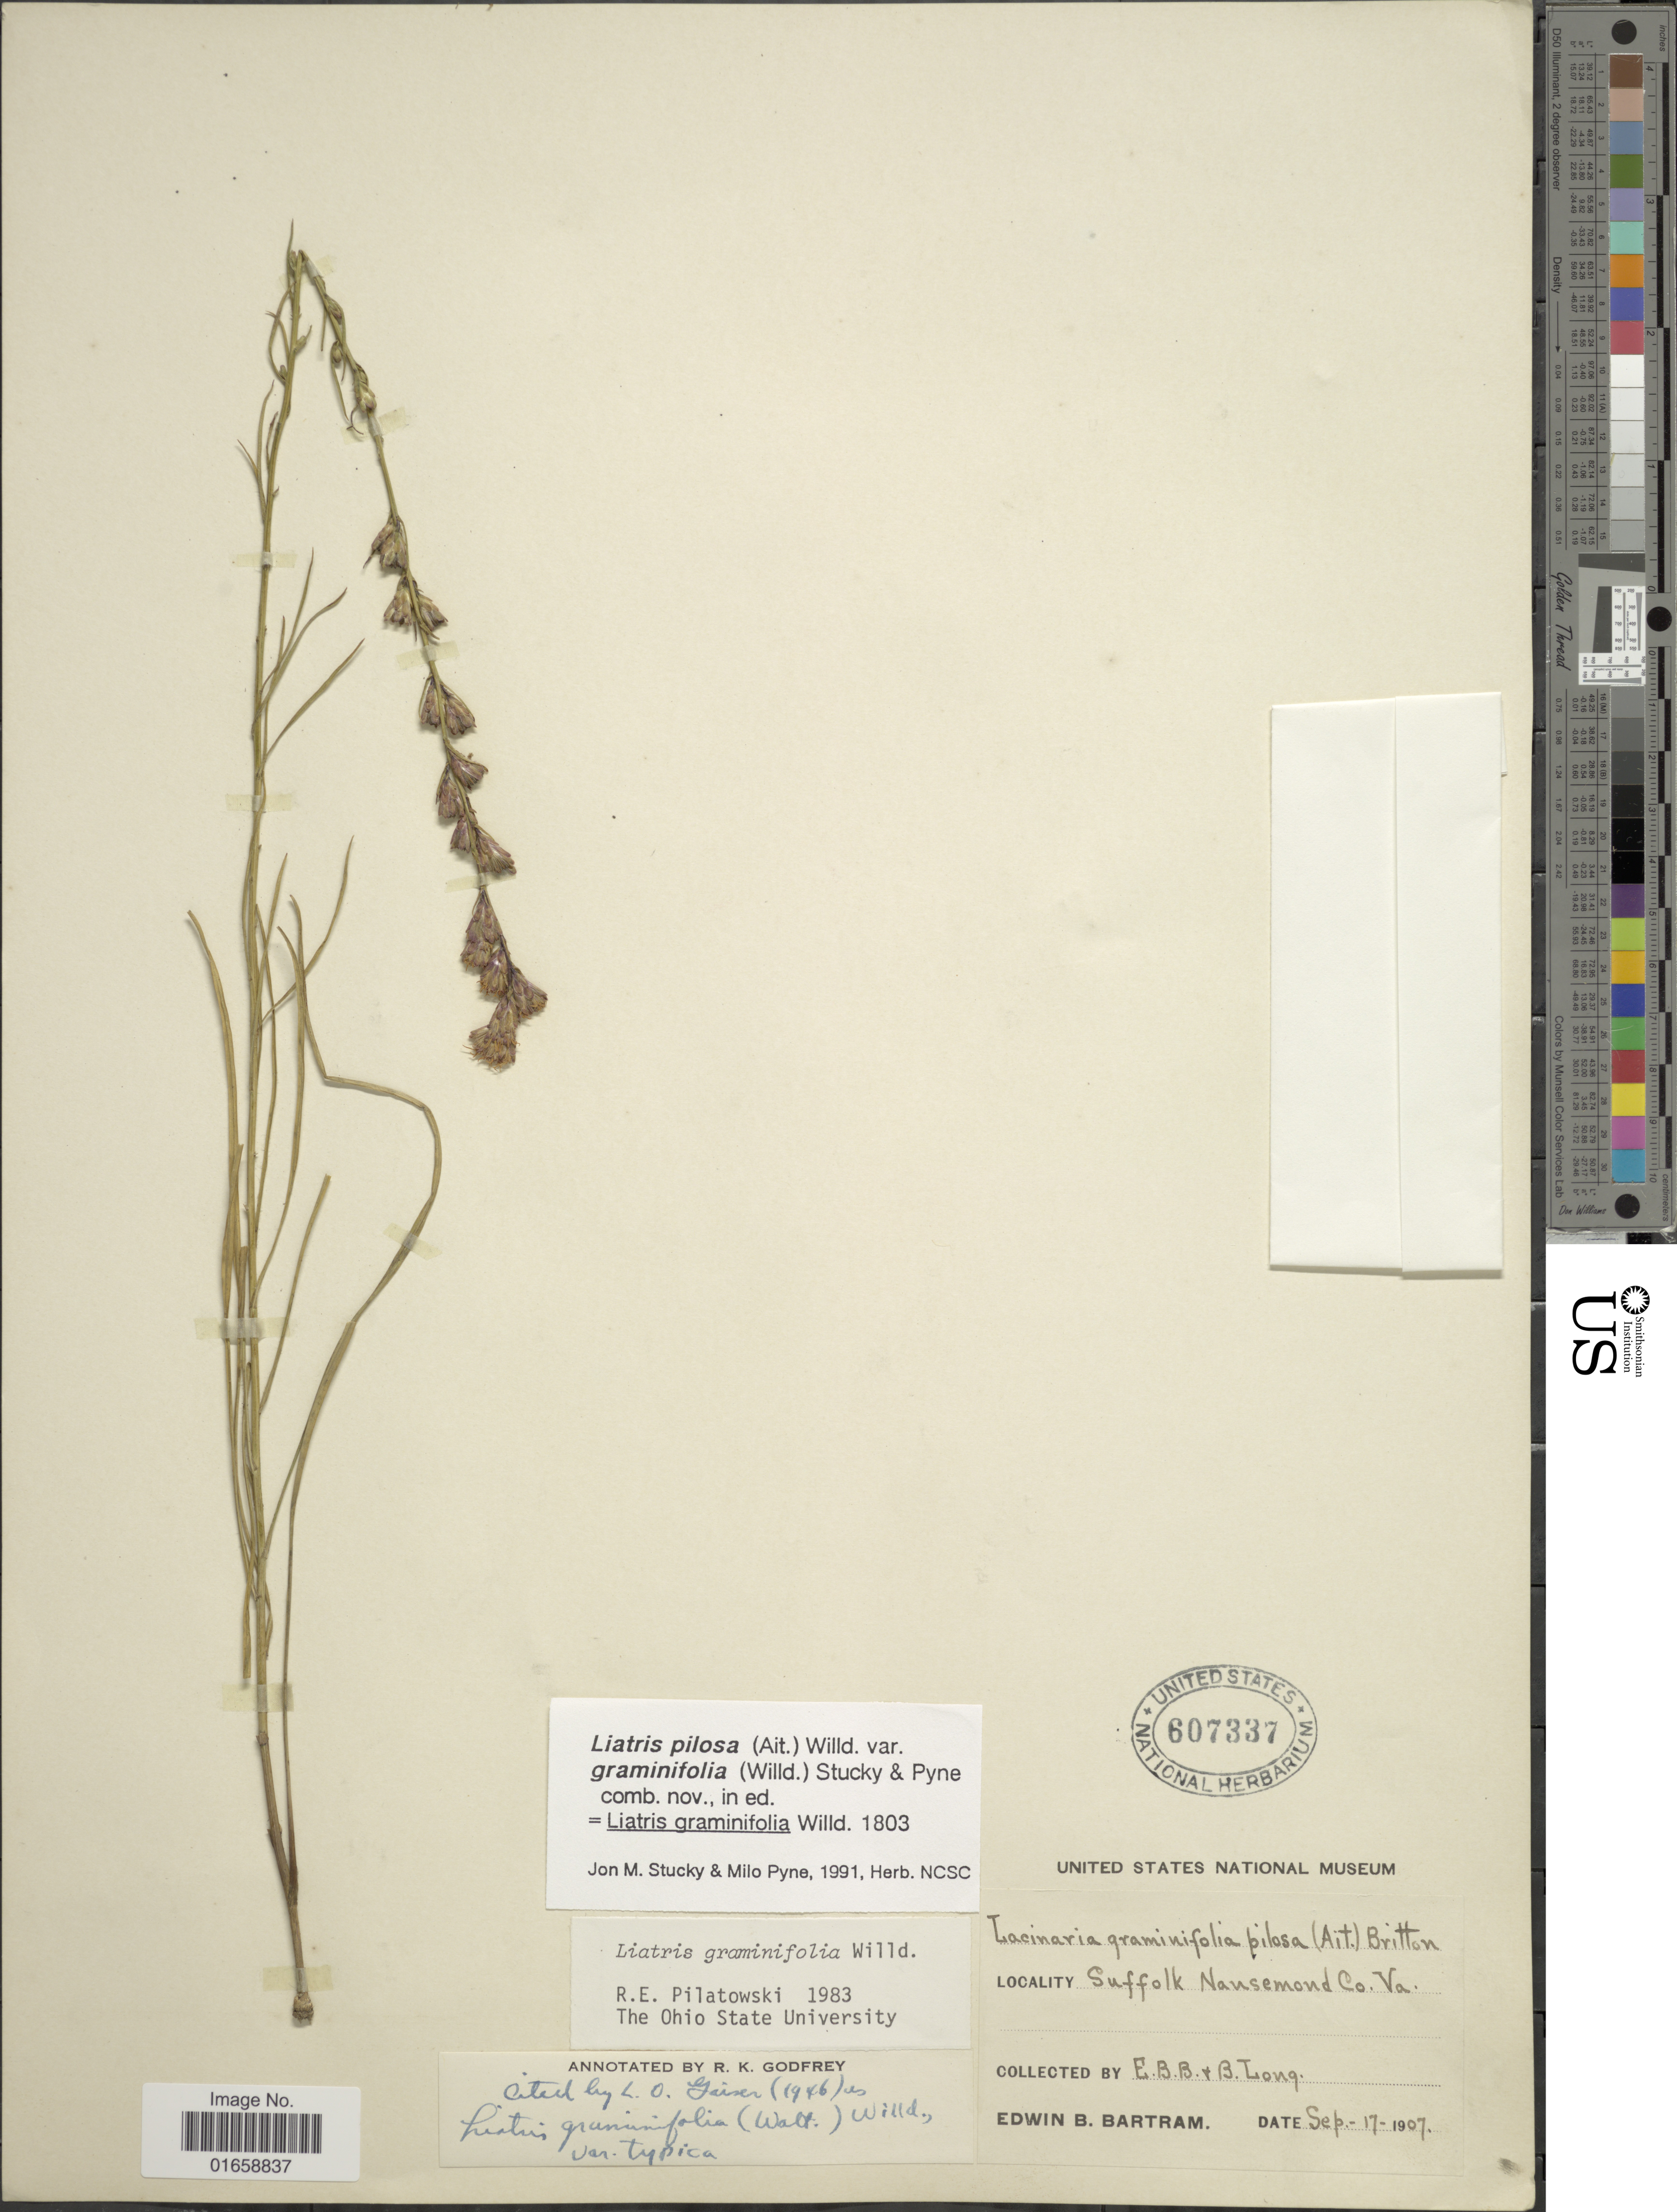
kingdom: Plantae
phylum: Tracheophyta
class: Magnoliopsida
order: Asterales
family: Asteraceae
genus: Liatris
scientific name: Liatris pilosa var. graminifolia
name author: Willd.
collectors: E. B. Bartram & B. Long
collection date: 1907-09-17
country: United States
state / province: Virginia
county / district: City of Suffolk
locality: Suffolk Nausemond (=historic county name) Co.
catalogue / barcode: US 607337